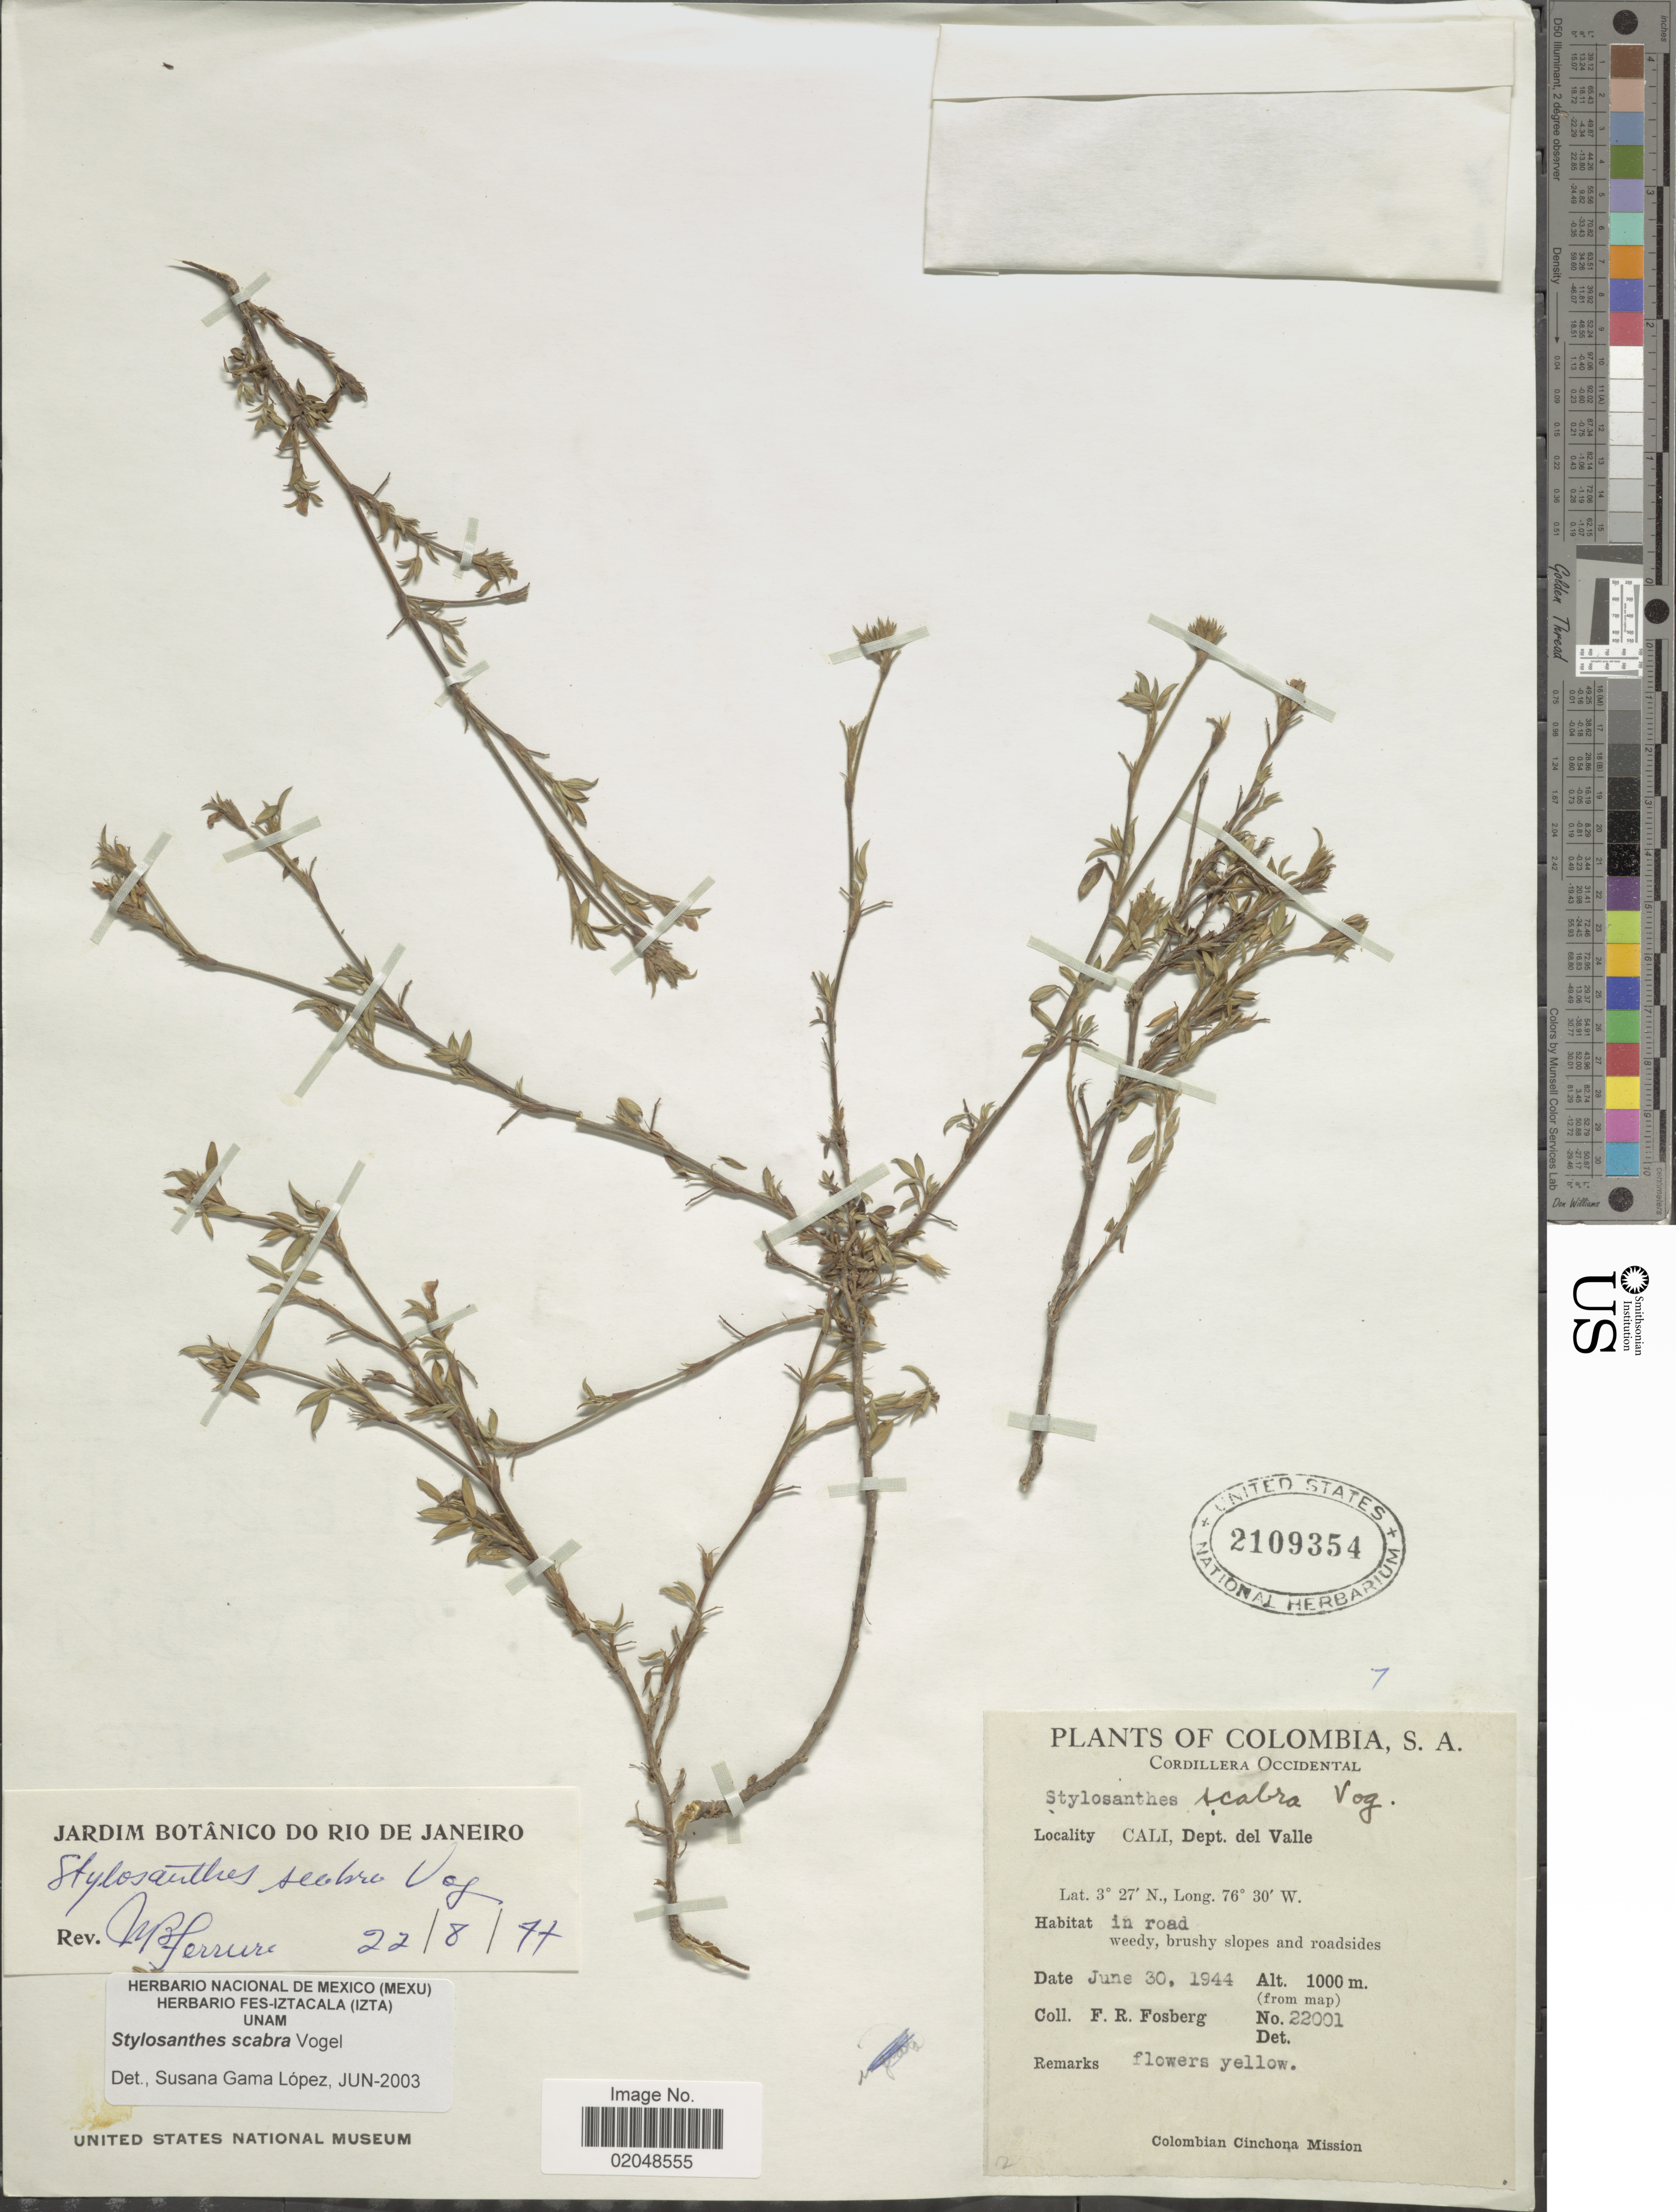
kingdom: Plantae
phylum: Tracheophyta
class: Magnoliopsida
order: Fabales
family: Fabaceae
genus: Stylosanthes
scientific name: Stylosanthes scabra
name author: Vogel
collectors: F. R. Fosberg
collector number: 22001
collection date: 1944-06-30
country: Colombia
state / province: Valle del Cauca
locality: Cordillera Occidental, Cali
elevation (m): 1000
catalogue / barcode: US 2109354